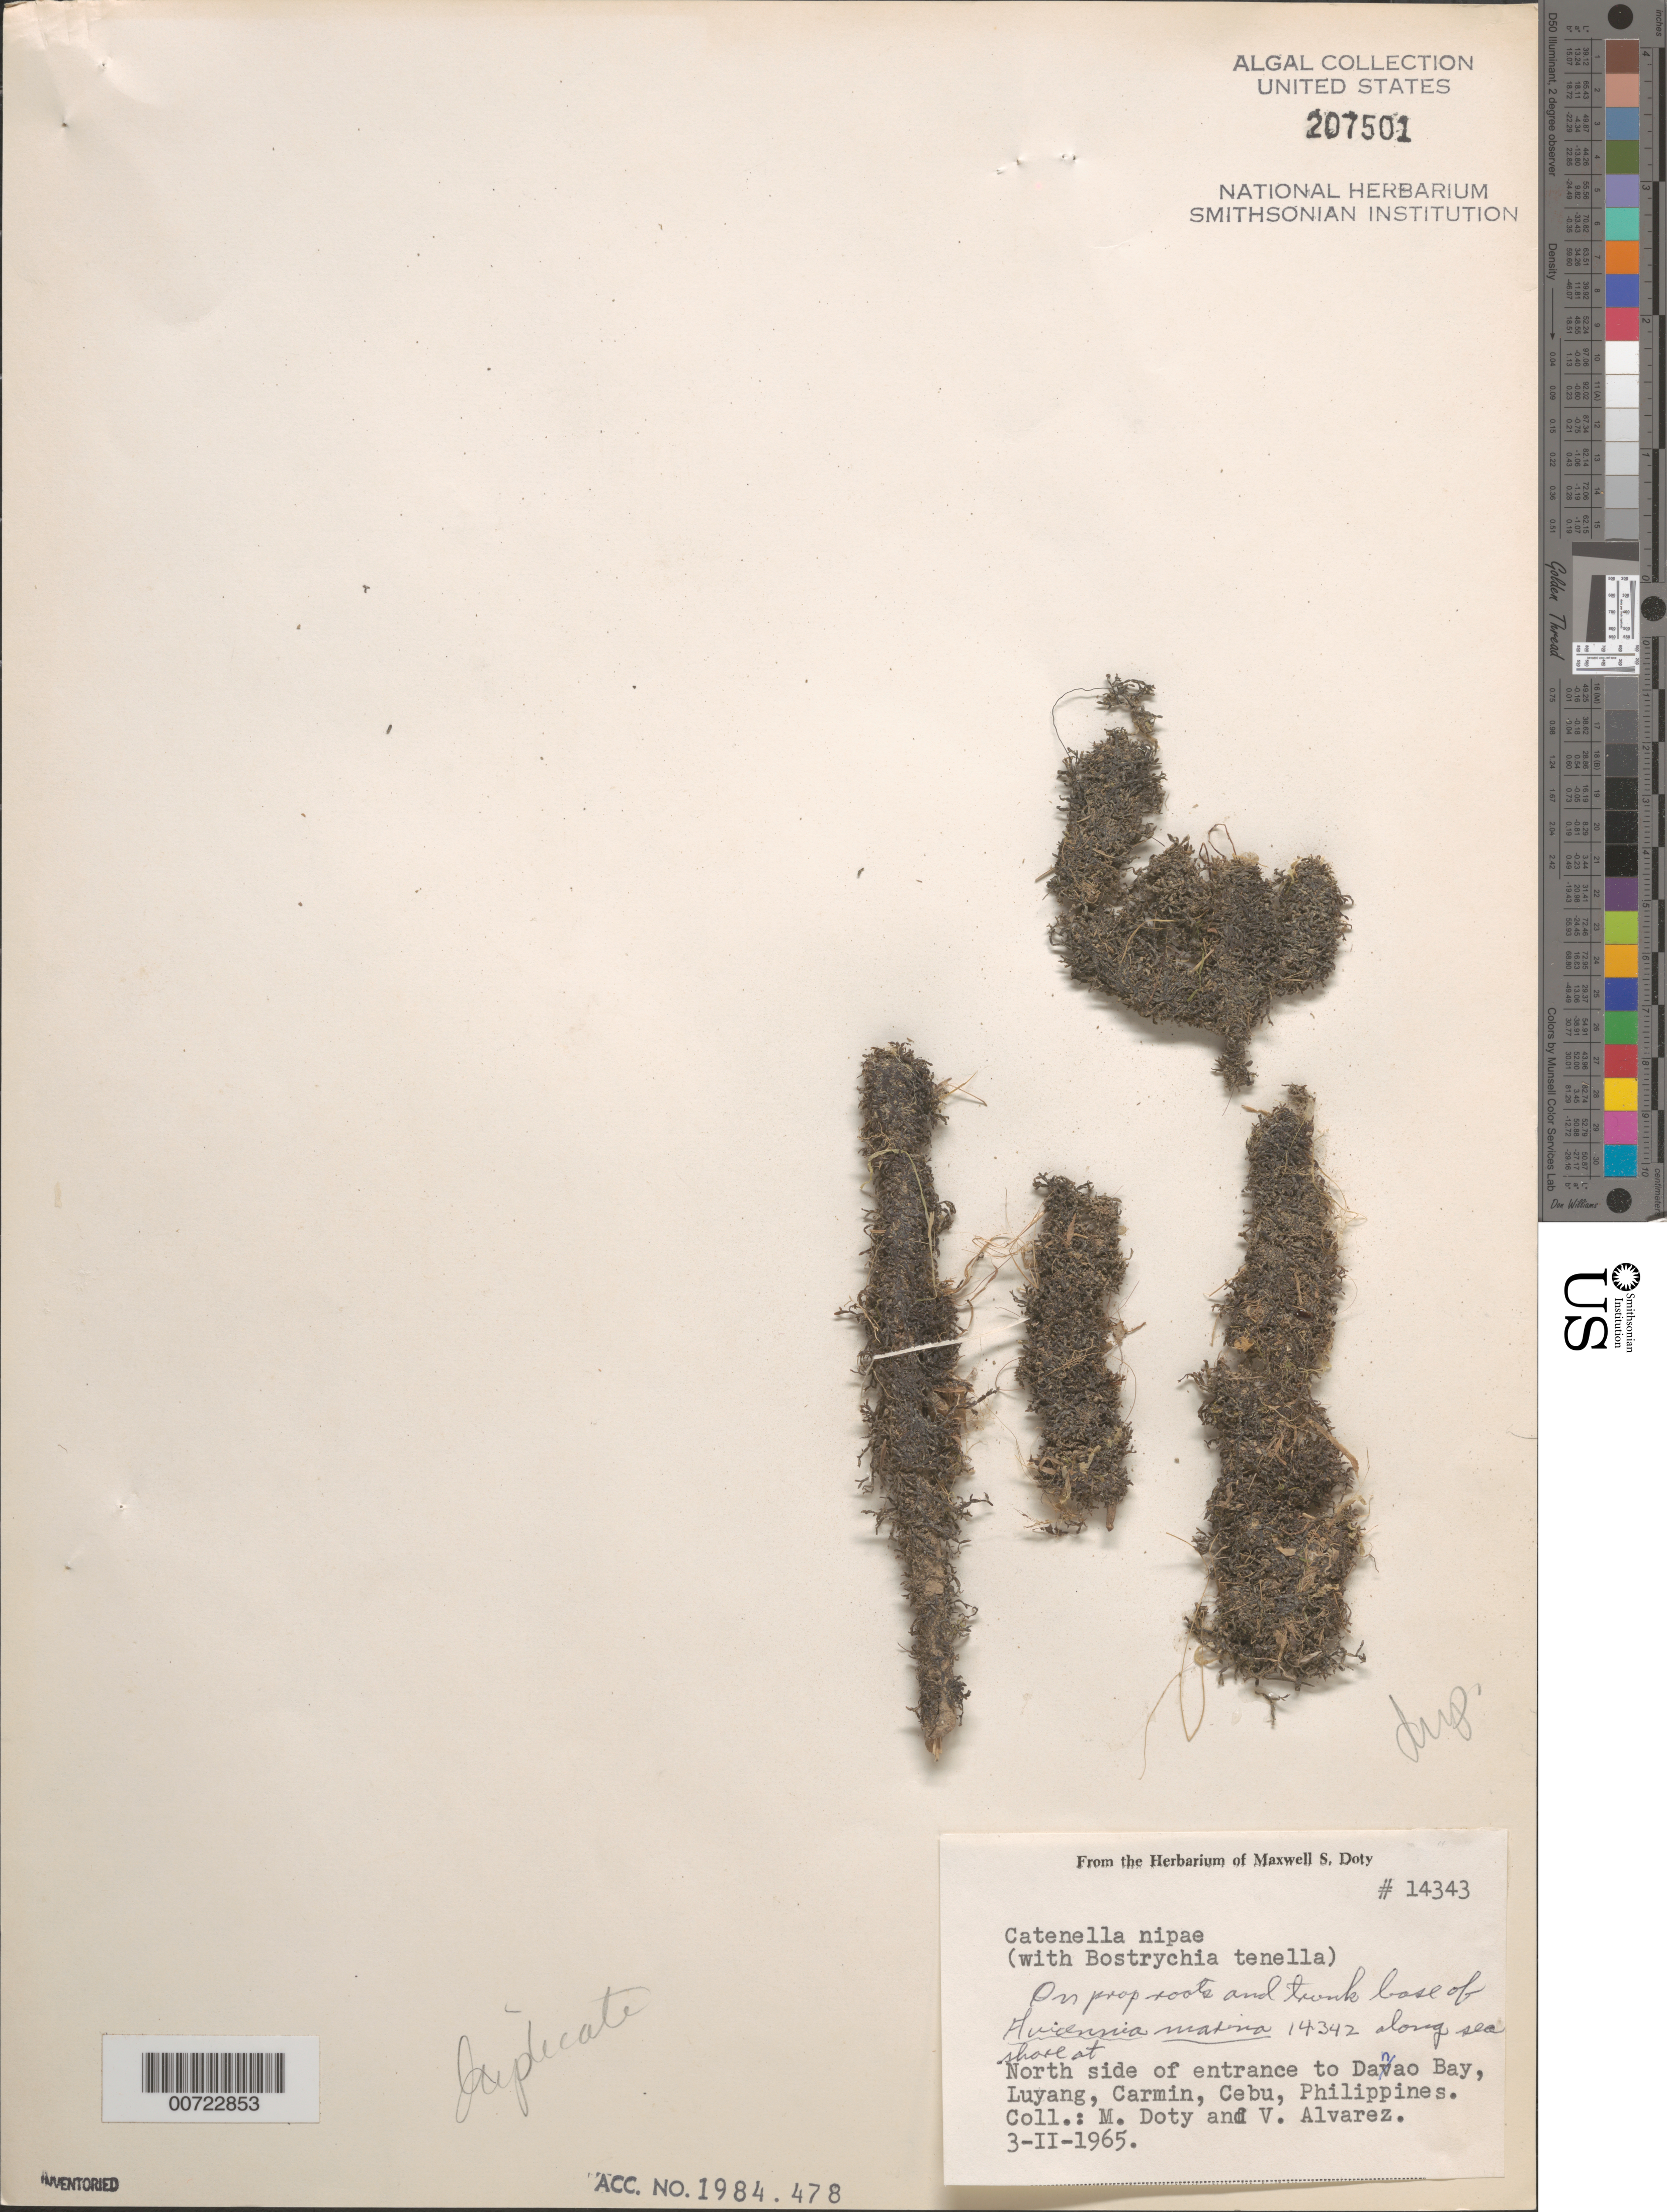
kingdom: Plantae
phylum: Rhodophyta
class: Florideophyceae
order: Gigartinales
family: Caulacanthaceae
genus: Catenella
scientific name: Catenella nipae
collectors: M. S. Doty & V. B. Alvarez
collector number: MSD 14343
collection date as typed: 03 Feb 1965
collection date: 1965-02-03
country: Philippines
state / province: Central Visayas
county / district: Cebu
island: Cebu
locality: Danao Bay entrance, north side, Luyang, Carmin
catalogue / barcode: US 207501